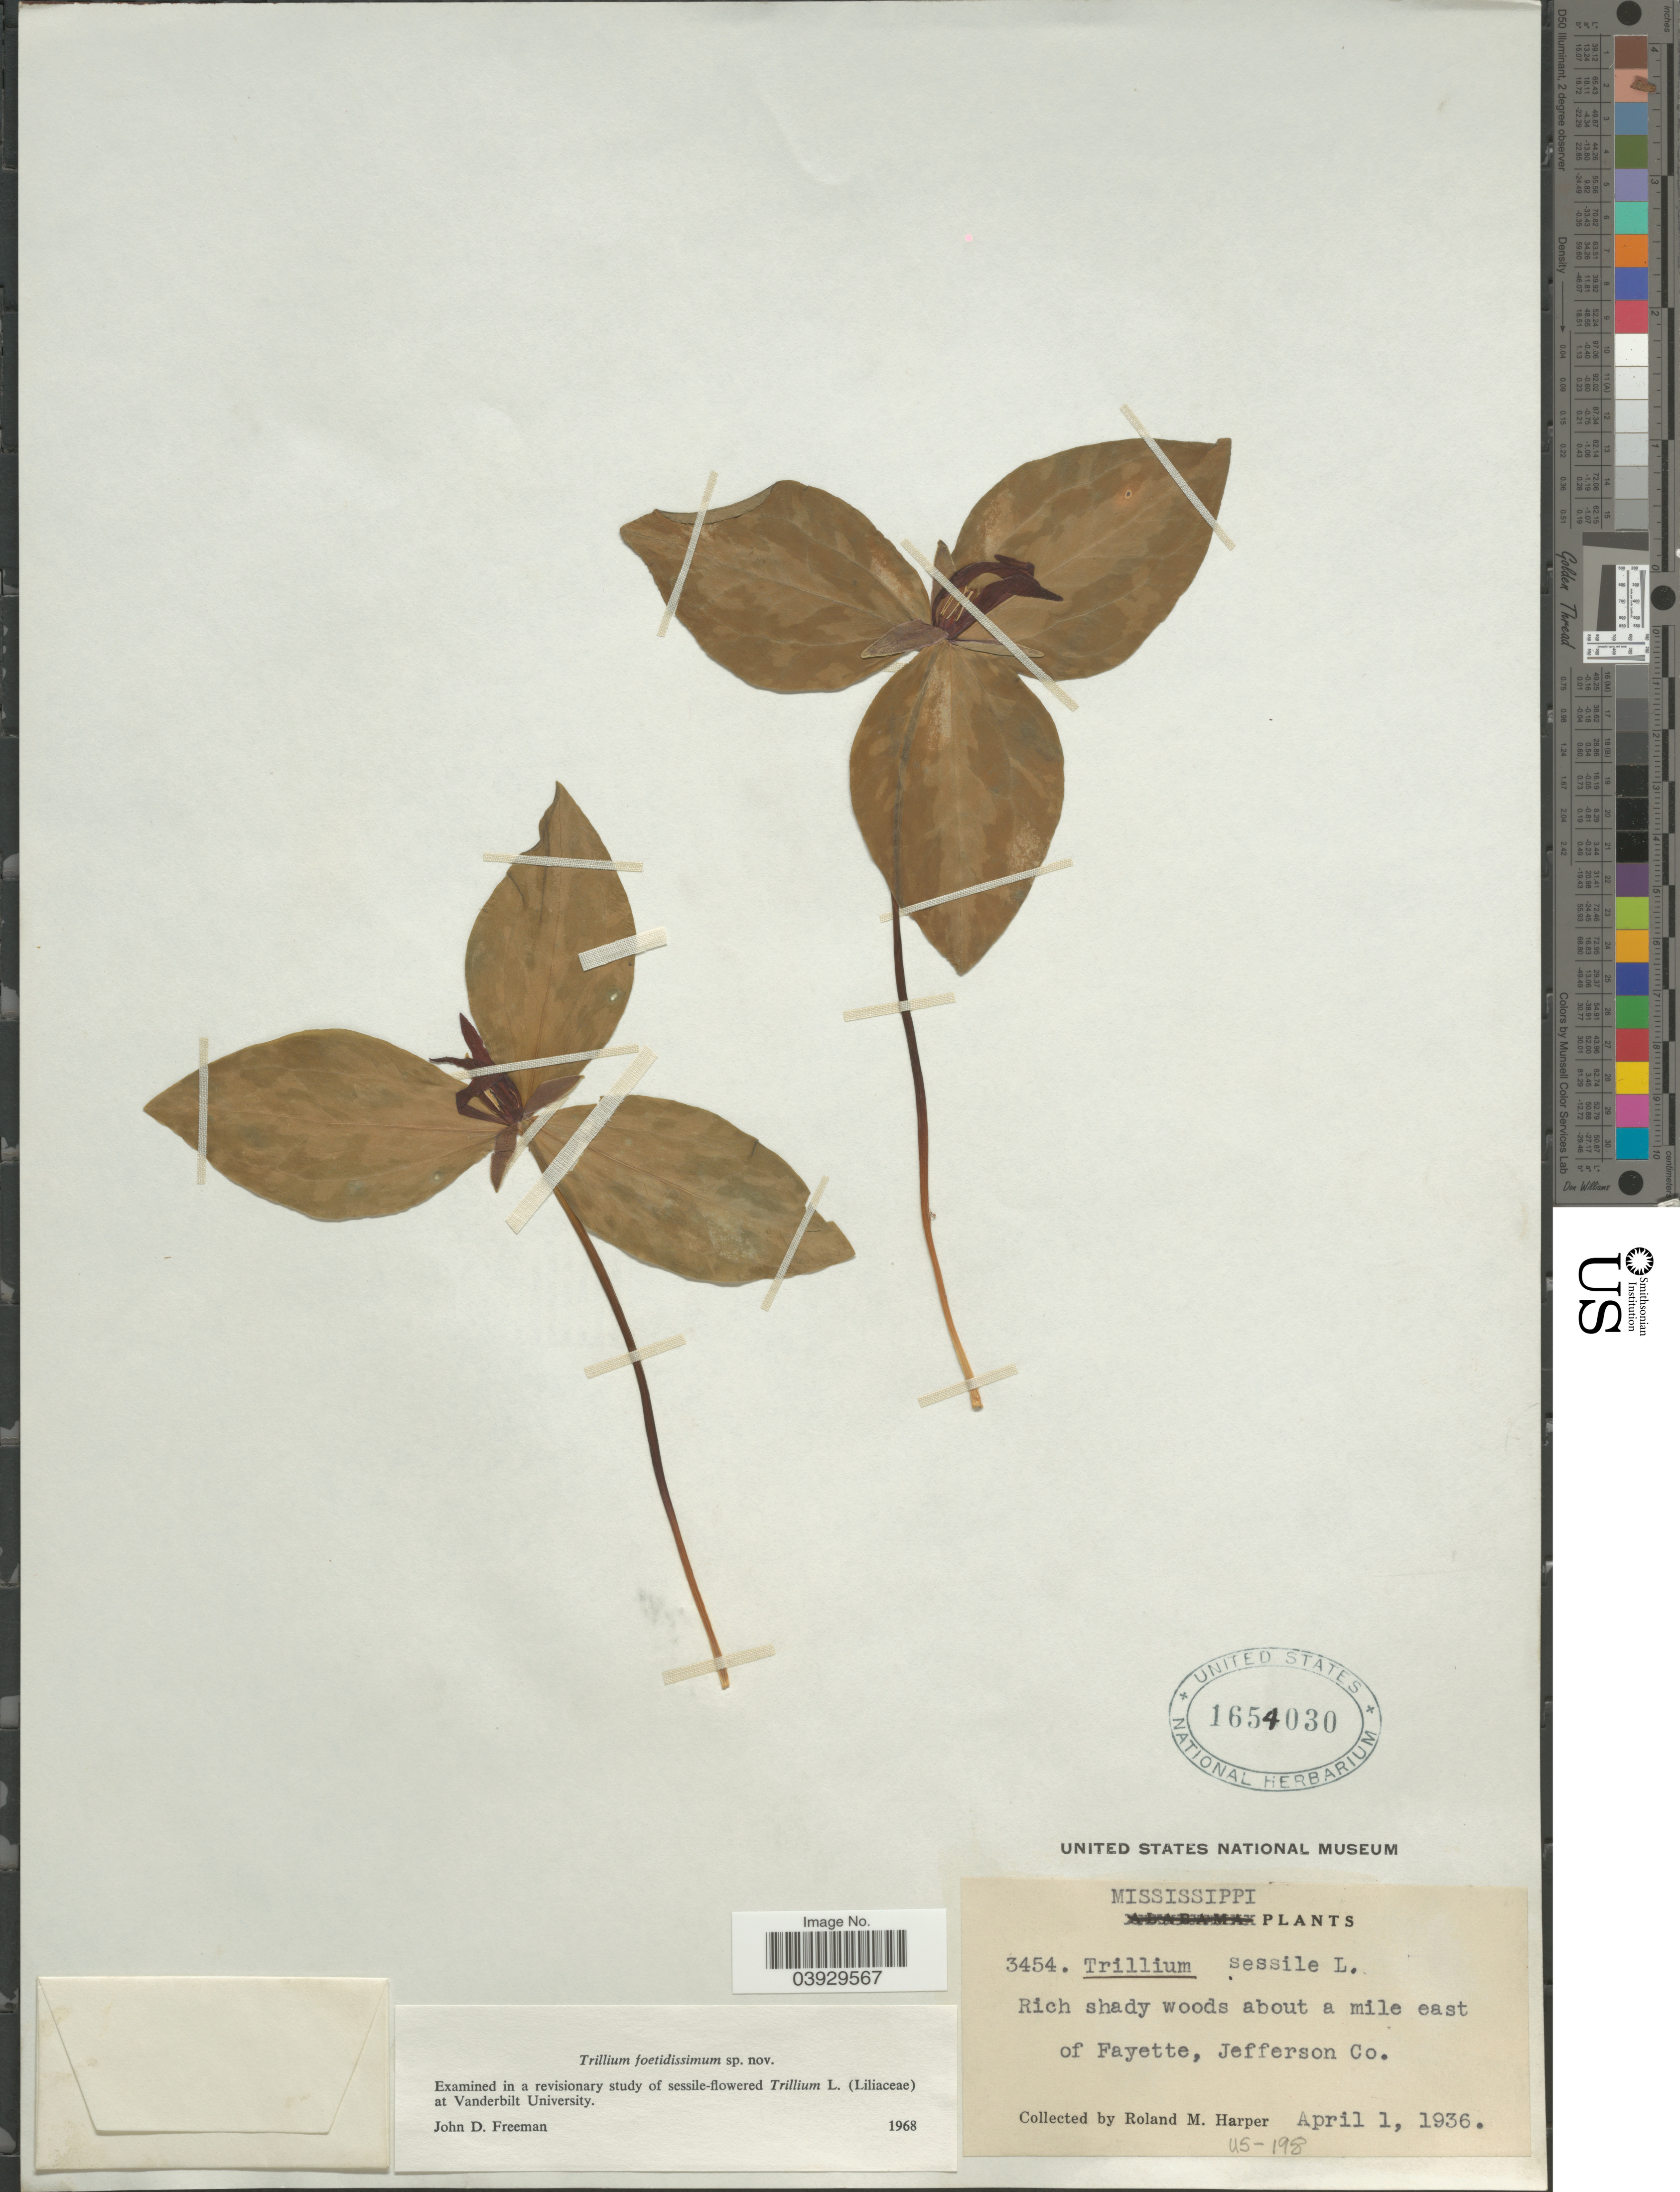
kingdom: Plantae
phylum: Tracheophyta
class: Liliopsida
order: Liliales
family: Melanthiaceae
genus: Trillium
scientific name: Trillium foetidissimum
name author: J. D. Freeman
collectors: R. M. Harper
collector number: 3454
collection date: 1936-04-01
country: United States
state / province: Mississippi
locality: About a mile east of Fayette, Jefferson Co.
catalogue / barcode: US 1654030